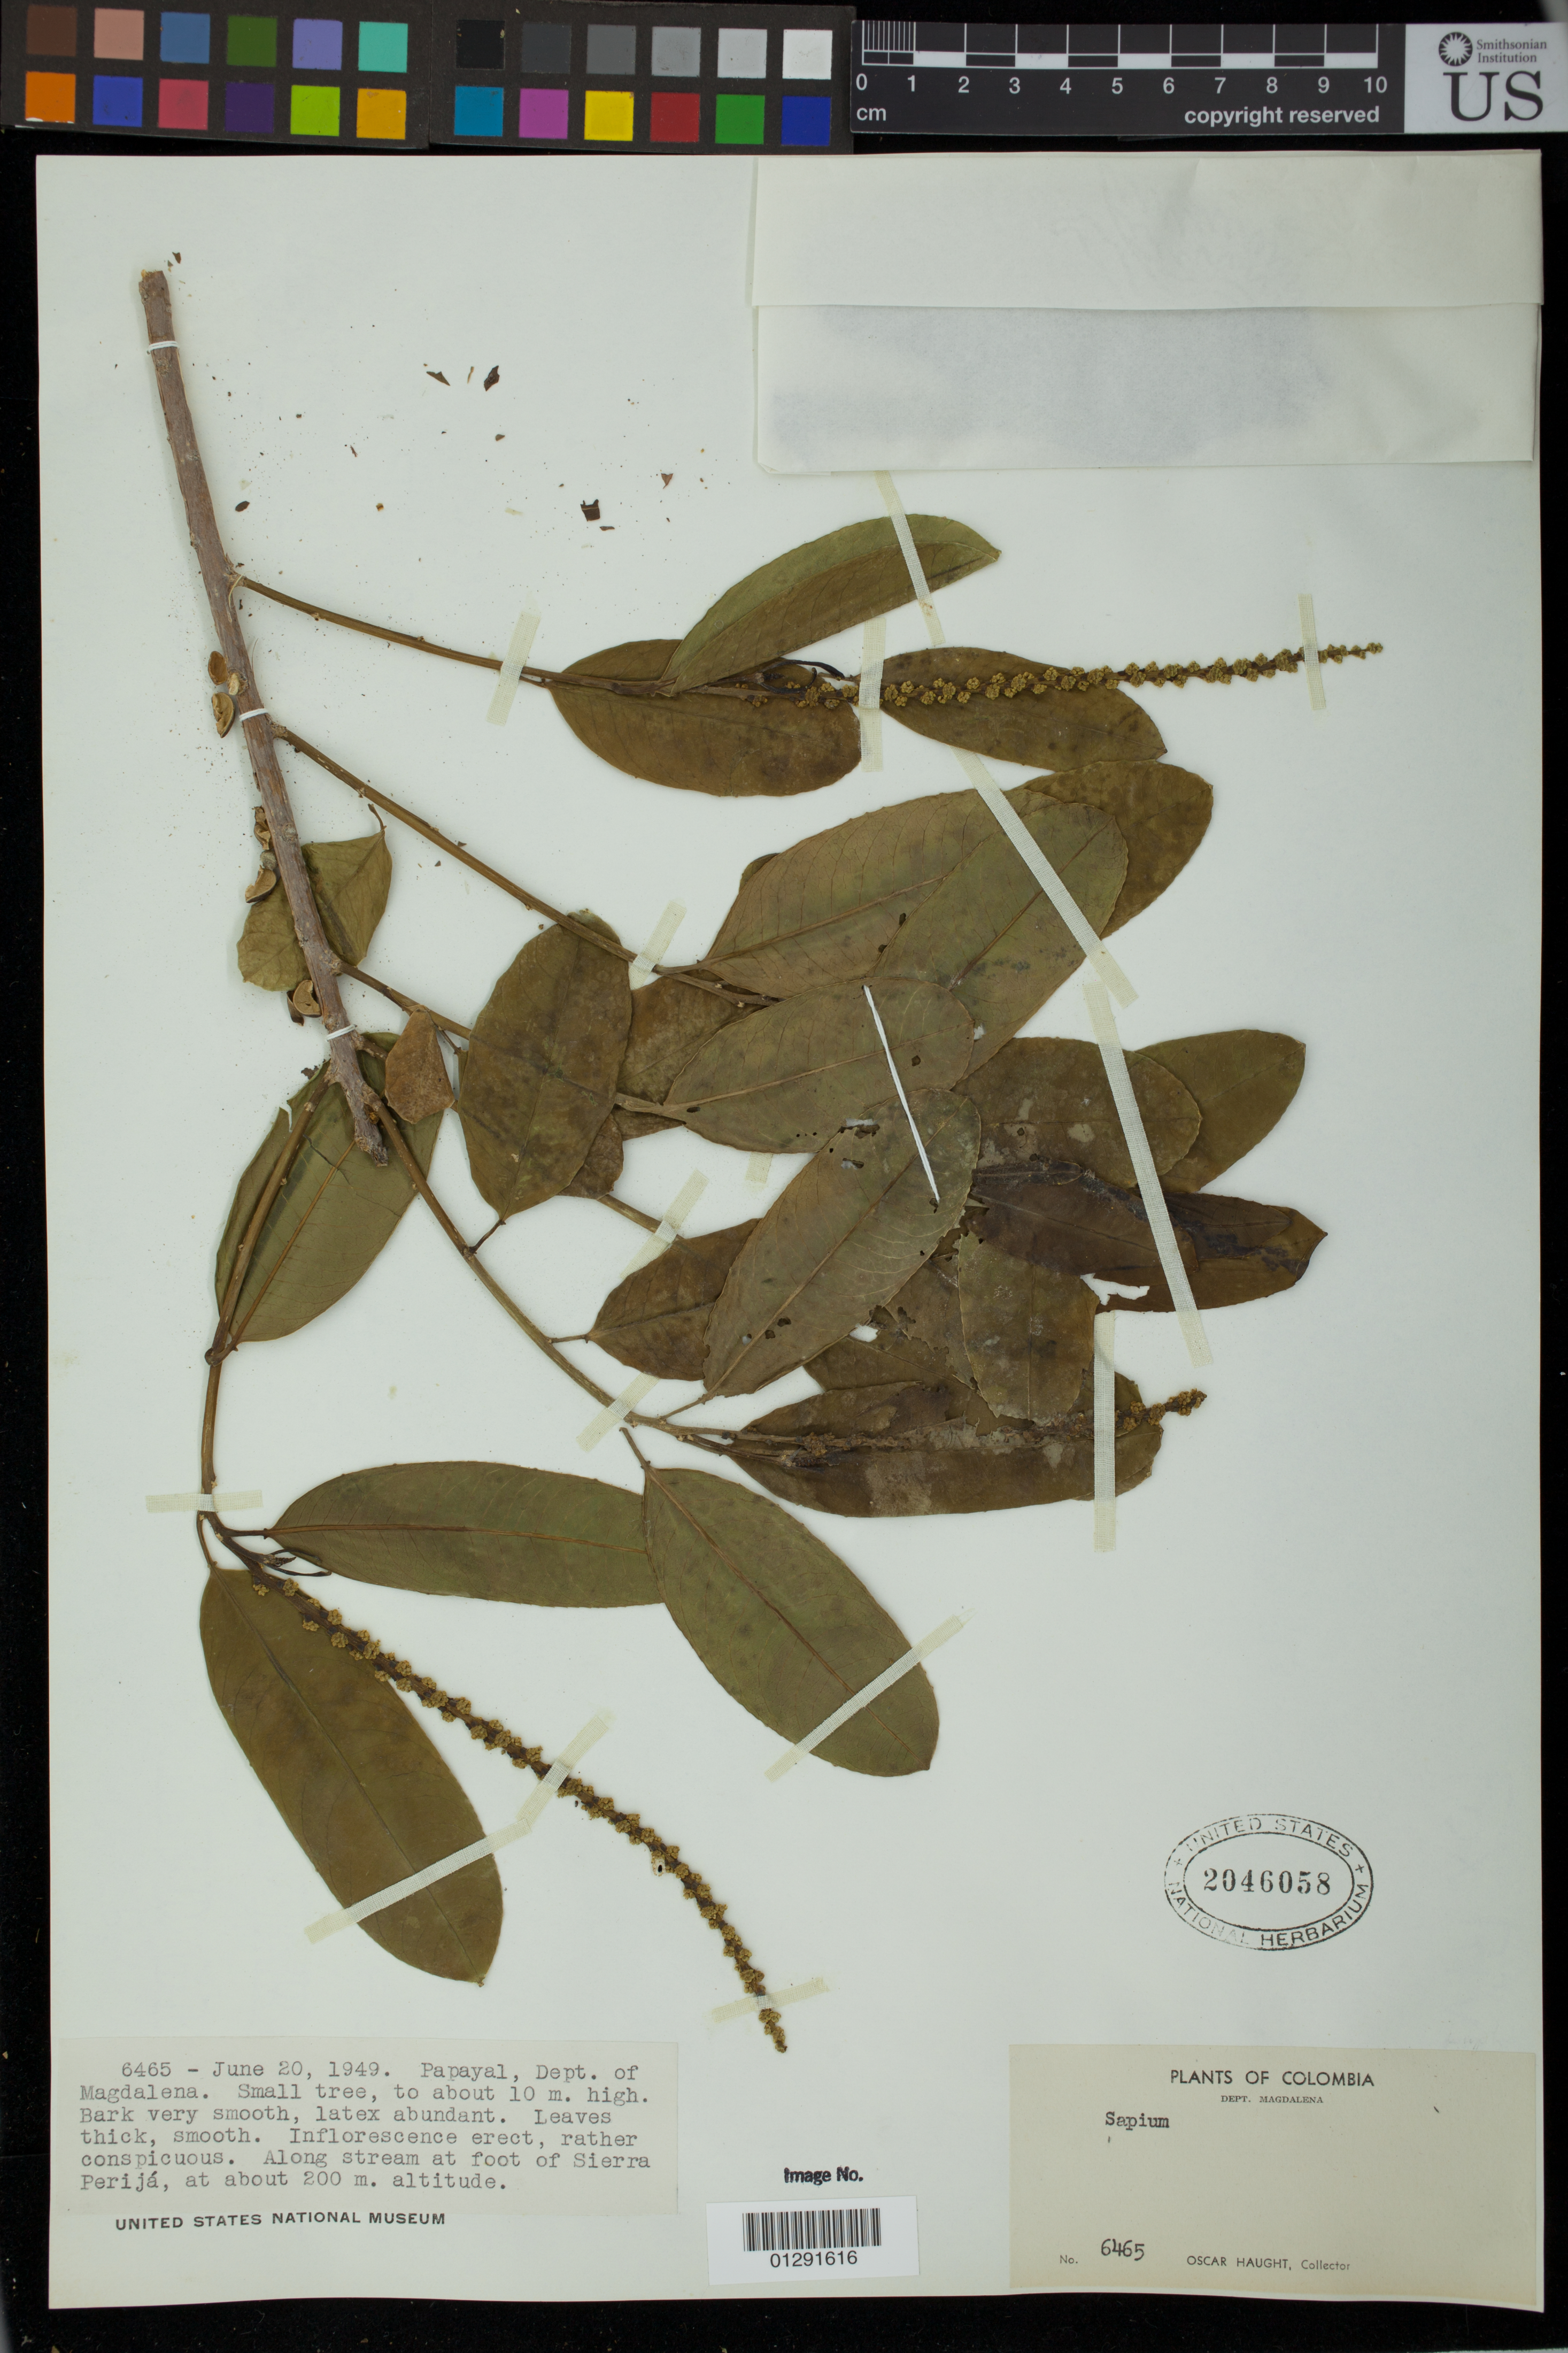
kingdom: Plantae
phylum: Tracheophyta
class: Magnoliopsida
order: Malpighiales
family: Euphorbiaceae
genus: Sapium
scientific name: Sapium sp.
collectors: O. Haught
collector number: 6465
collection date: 1949-06-20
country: Colombia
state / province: Magdalena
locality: Papayal. Along stream at foot of Sierra Perijá.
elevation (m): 200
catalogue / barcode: US 2046058